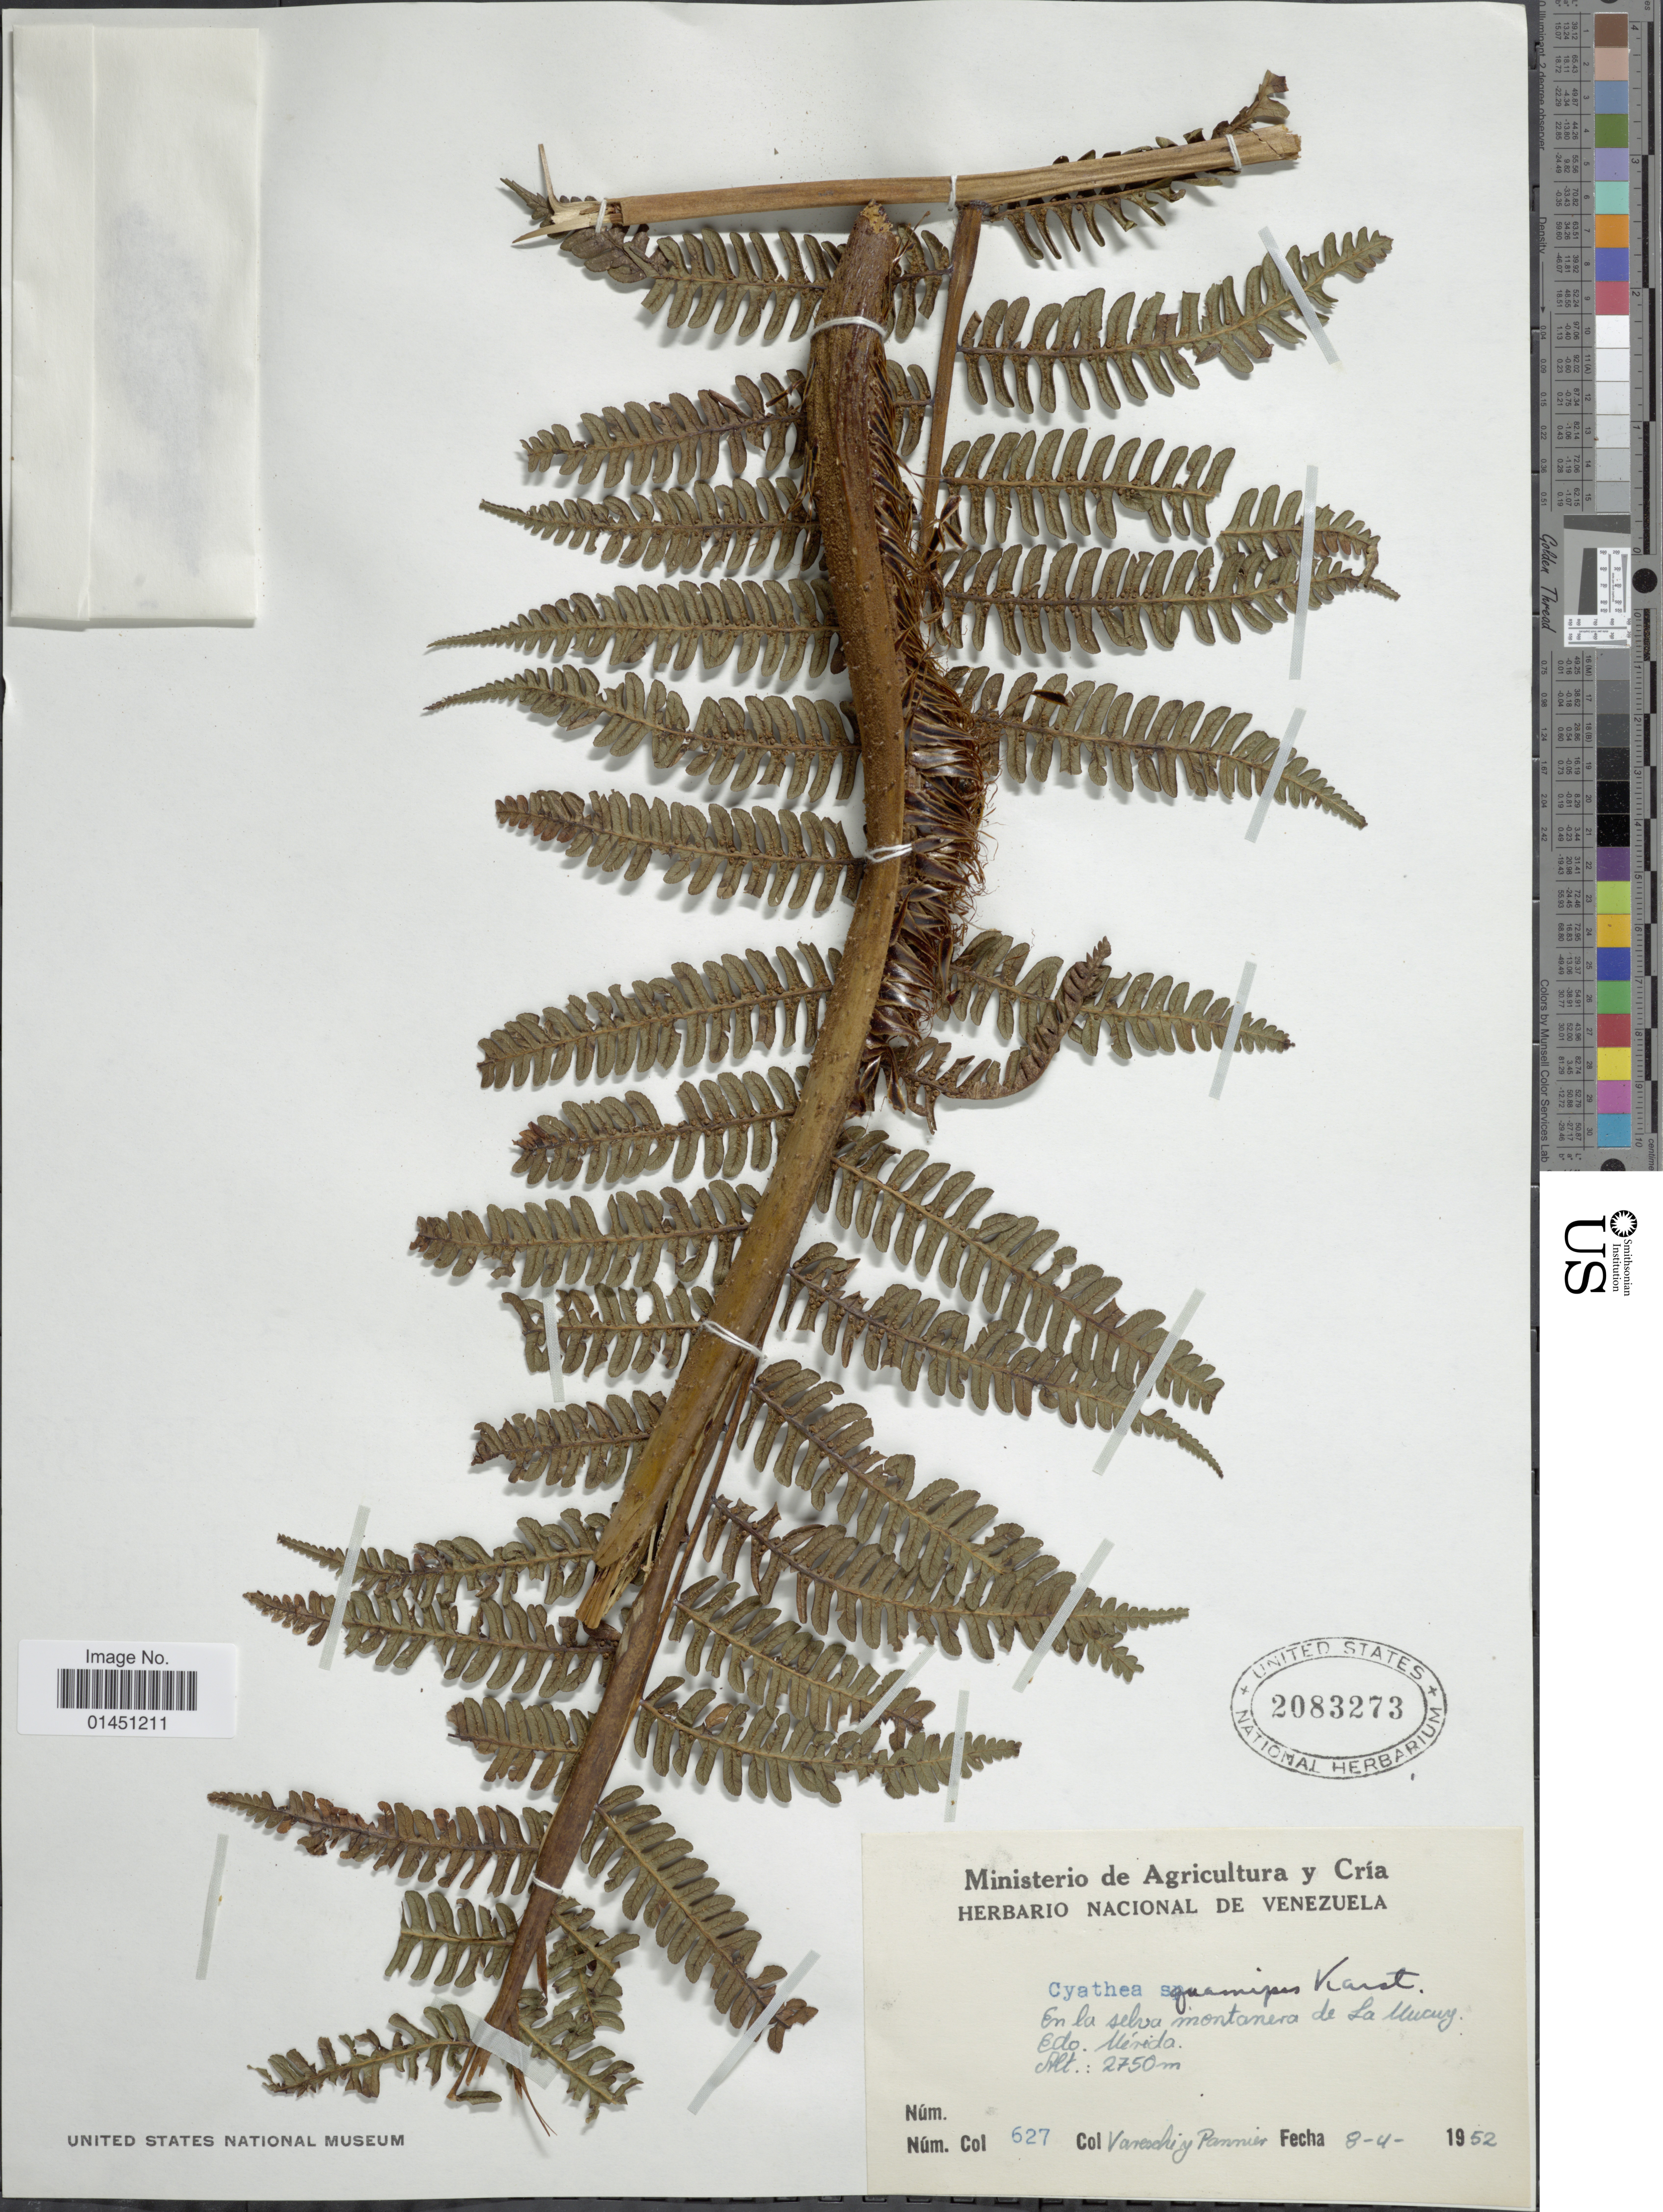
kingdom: Plantae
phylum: Tracheophyta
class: Polypodiopsida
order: Cyatheales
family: Cyatheaceae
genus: Cyathea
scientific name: Cyathea caracasana var. meridensis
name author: (H. Karst.) R.M. Tryon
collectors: -. Vareschi & Pannier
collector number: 627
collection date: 1952-04-08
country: Venezuela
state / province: Mérida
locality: En la selva montanera de La Mucuy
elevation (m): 2750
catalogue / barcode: US 2083273